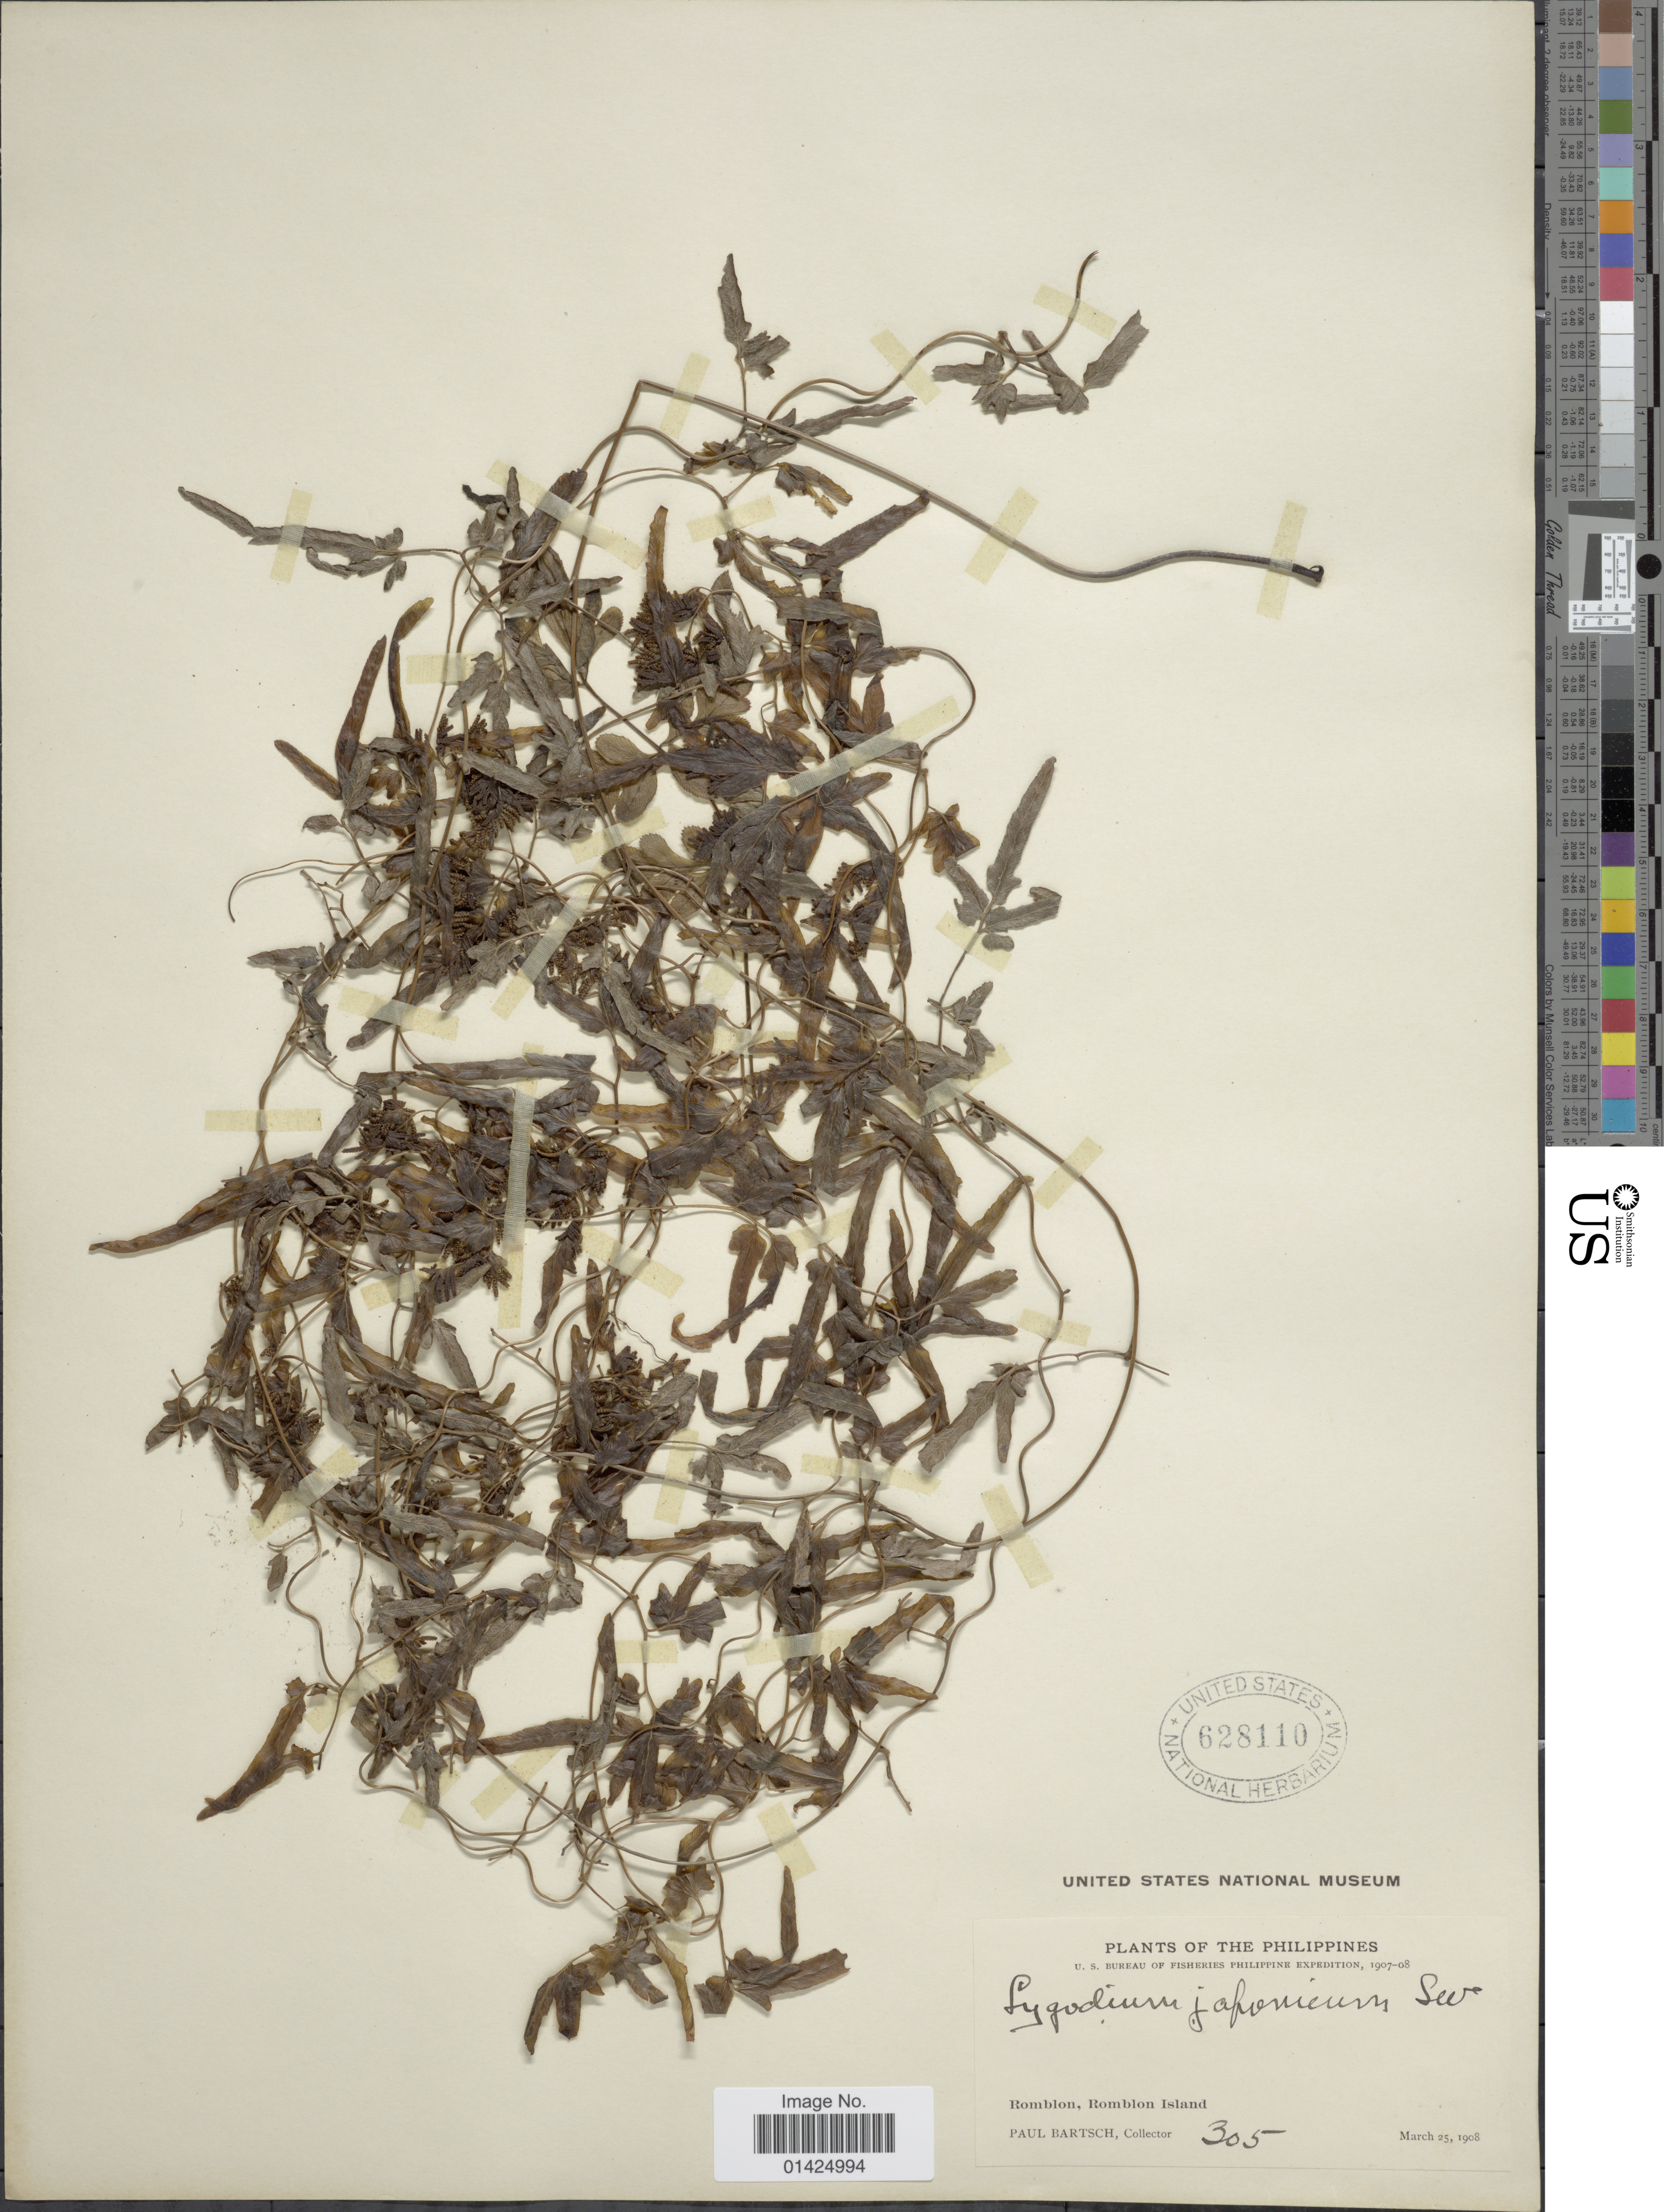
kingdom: Plantae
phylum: Tracheophyta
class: Polypodiopsida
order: Schizaeales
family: Lygodiaceae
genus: Lygodium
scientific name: Lygodium japonicum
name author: (Thunb.) Sw.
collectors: P. Bartsch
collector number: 305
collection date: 1908-03-25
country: Philippines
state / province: Mimaropa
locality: Romblon, Romblon Island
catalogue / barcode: US 628110